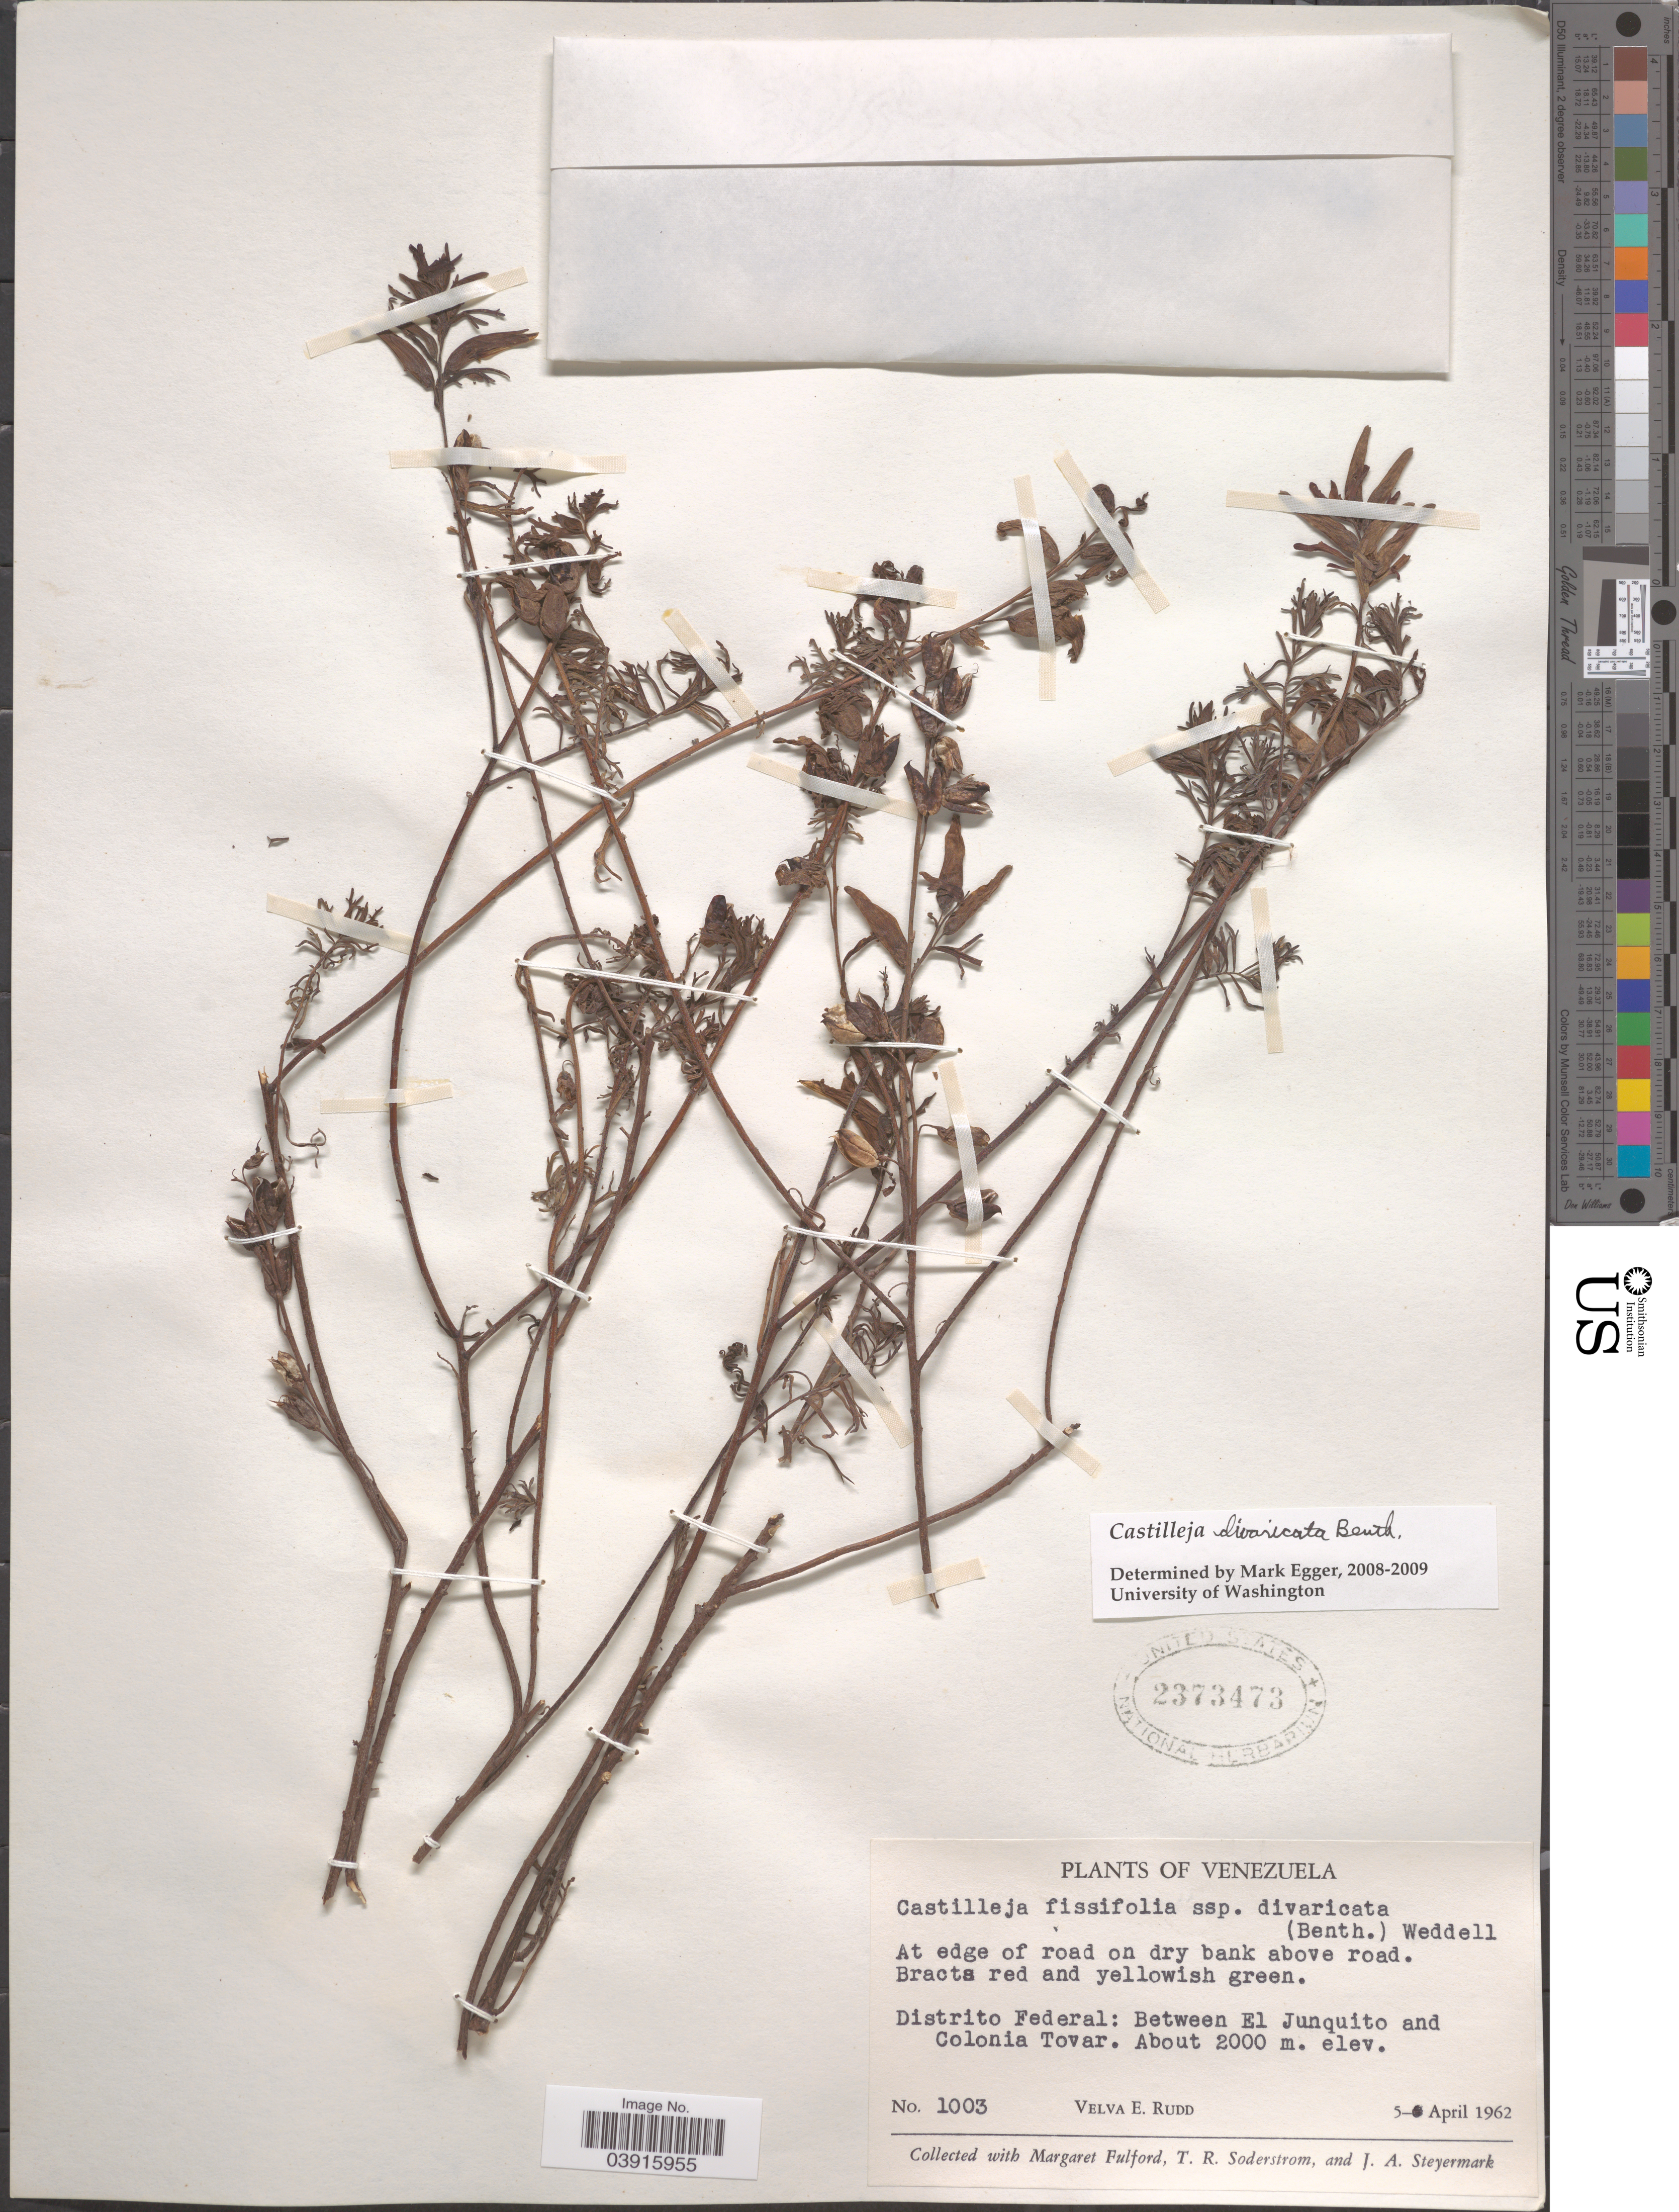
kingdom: Plantae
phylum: Tracheophyta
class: Magnoliopsida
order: Lamiales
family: Orobanchaceae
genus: Castilleja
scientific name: Castilleja divaricata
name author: Benth.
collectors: V. E. Rudd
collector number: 1003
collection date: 1962-04-05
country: Venezuela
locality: Distrito Federal: Between El Junquito and Colonia Tovar.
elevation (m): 2000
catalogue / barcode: US 2373473